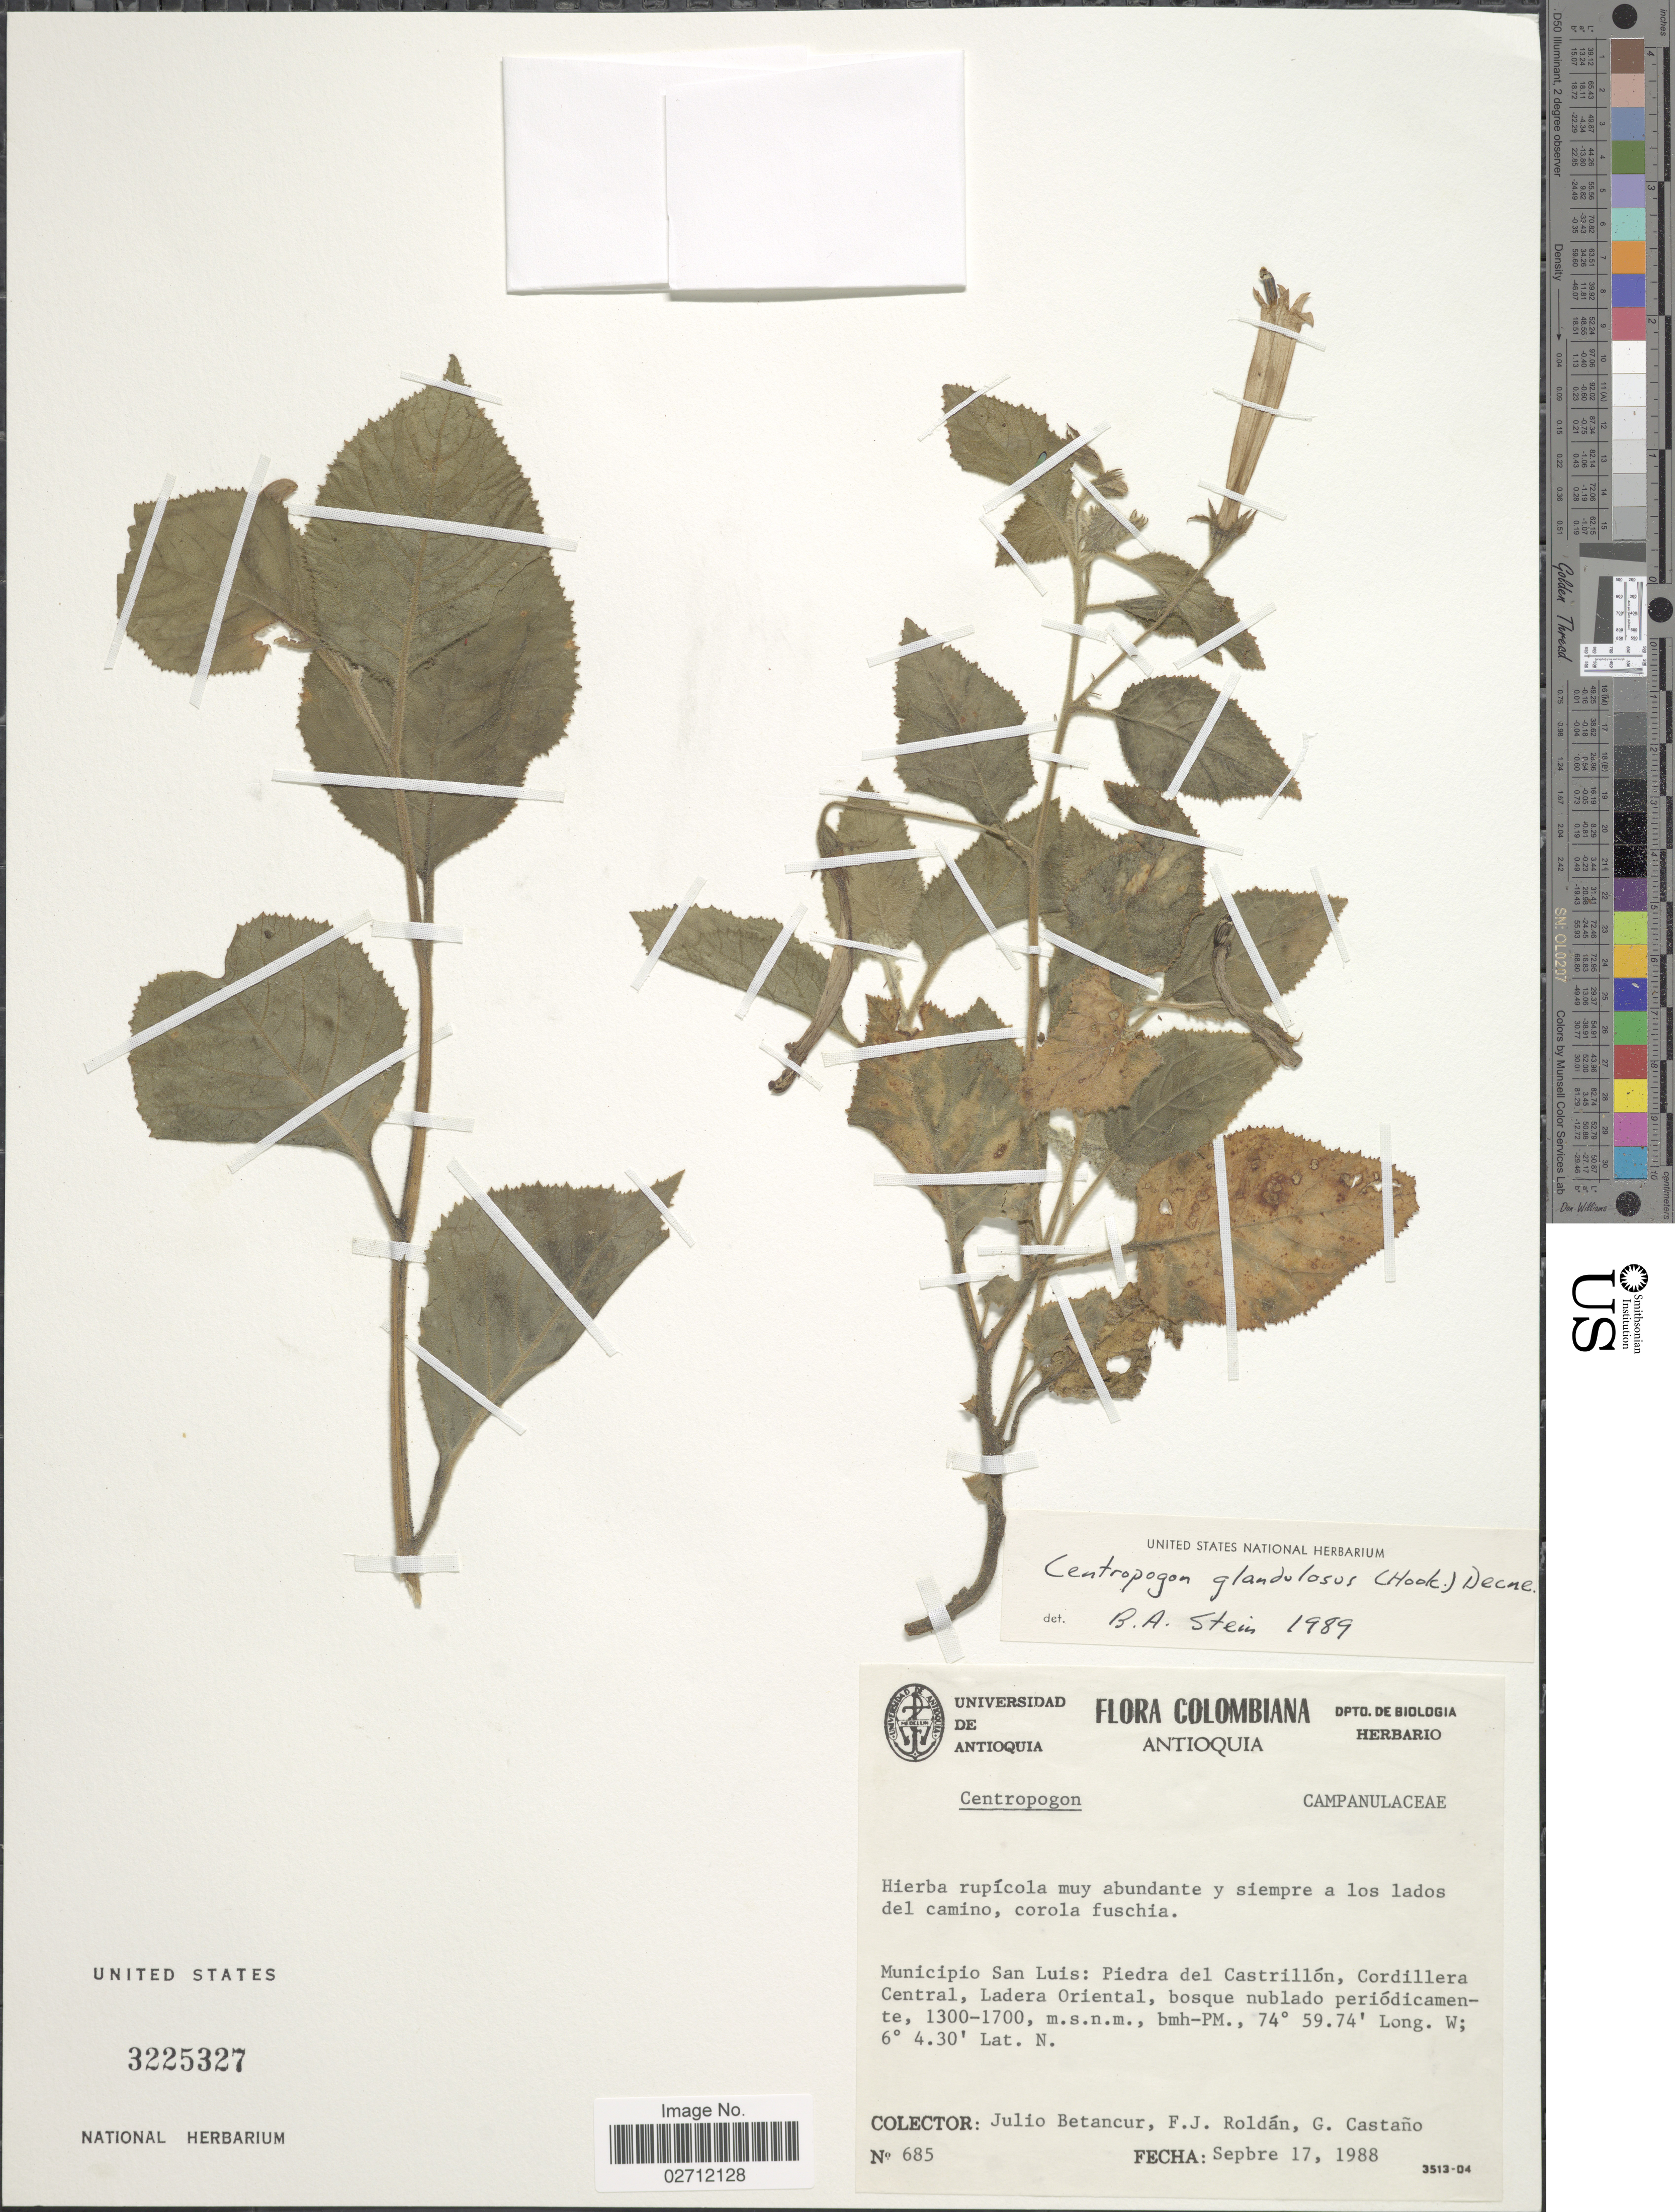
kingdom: Plantae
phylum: Tracheophyta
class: Magnoliopsida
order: Asterales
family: Campanulaceae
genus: Centropogon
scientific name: Centropogon glandulosus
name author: (Hook.) Decne.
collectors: J. Betancur, F. J. Roldán & G. Castano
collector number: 685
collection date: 1988-09-17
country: Colombia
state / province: Antioquia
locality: Municipio San Luis: Piedra del Castrillon, Cordillera Central, Ladera Oriental.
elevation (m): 1300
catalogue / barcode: US 3225327